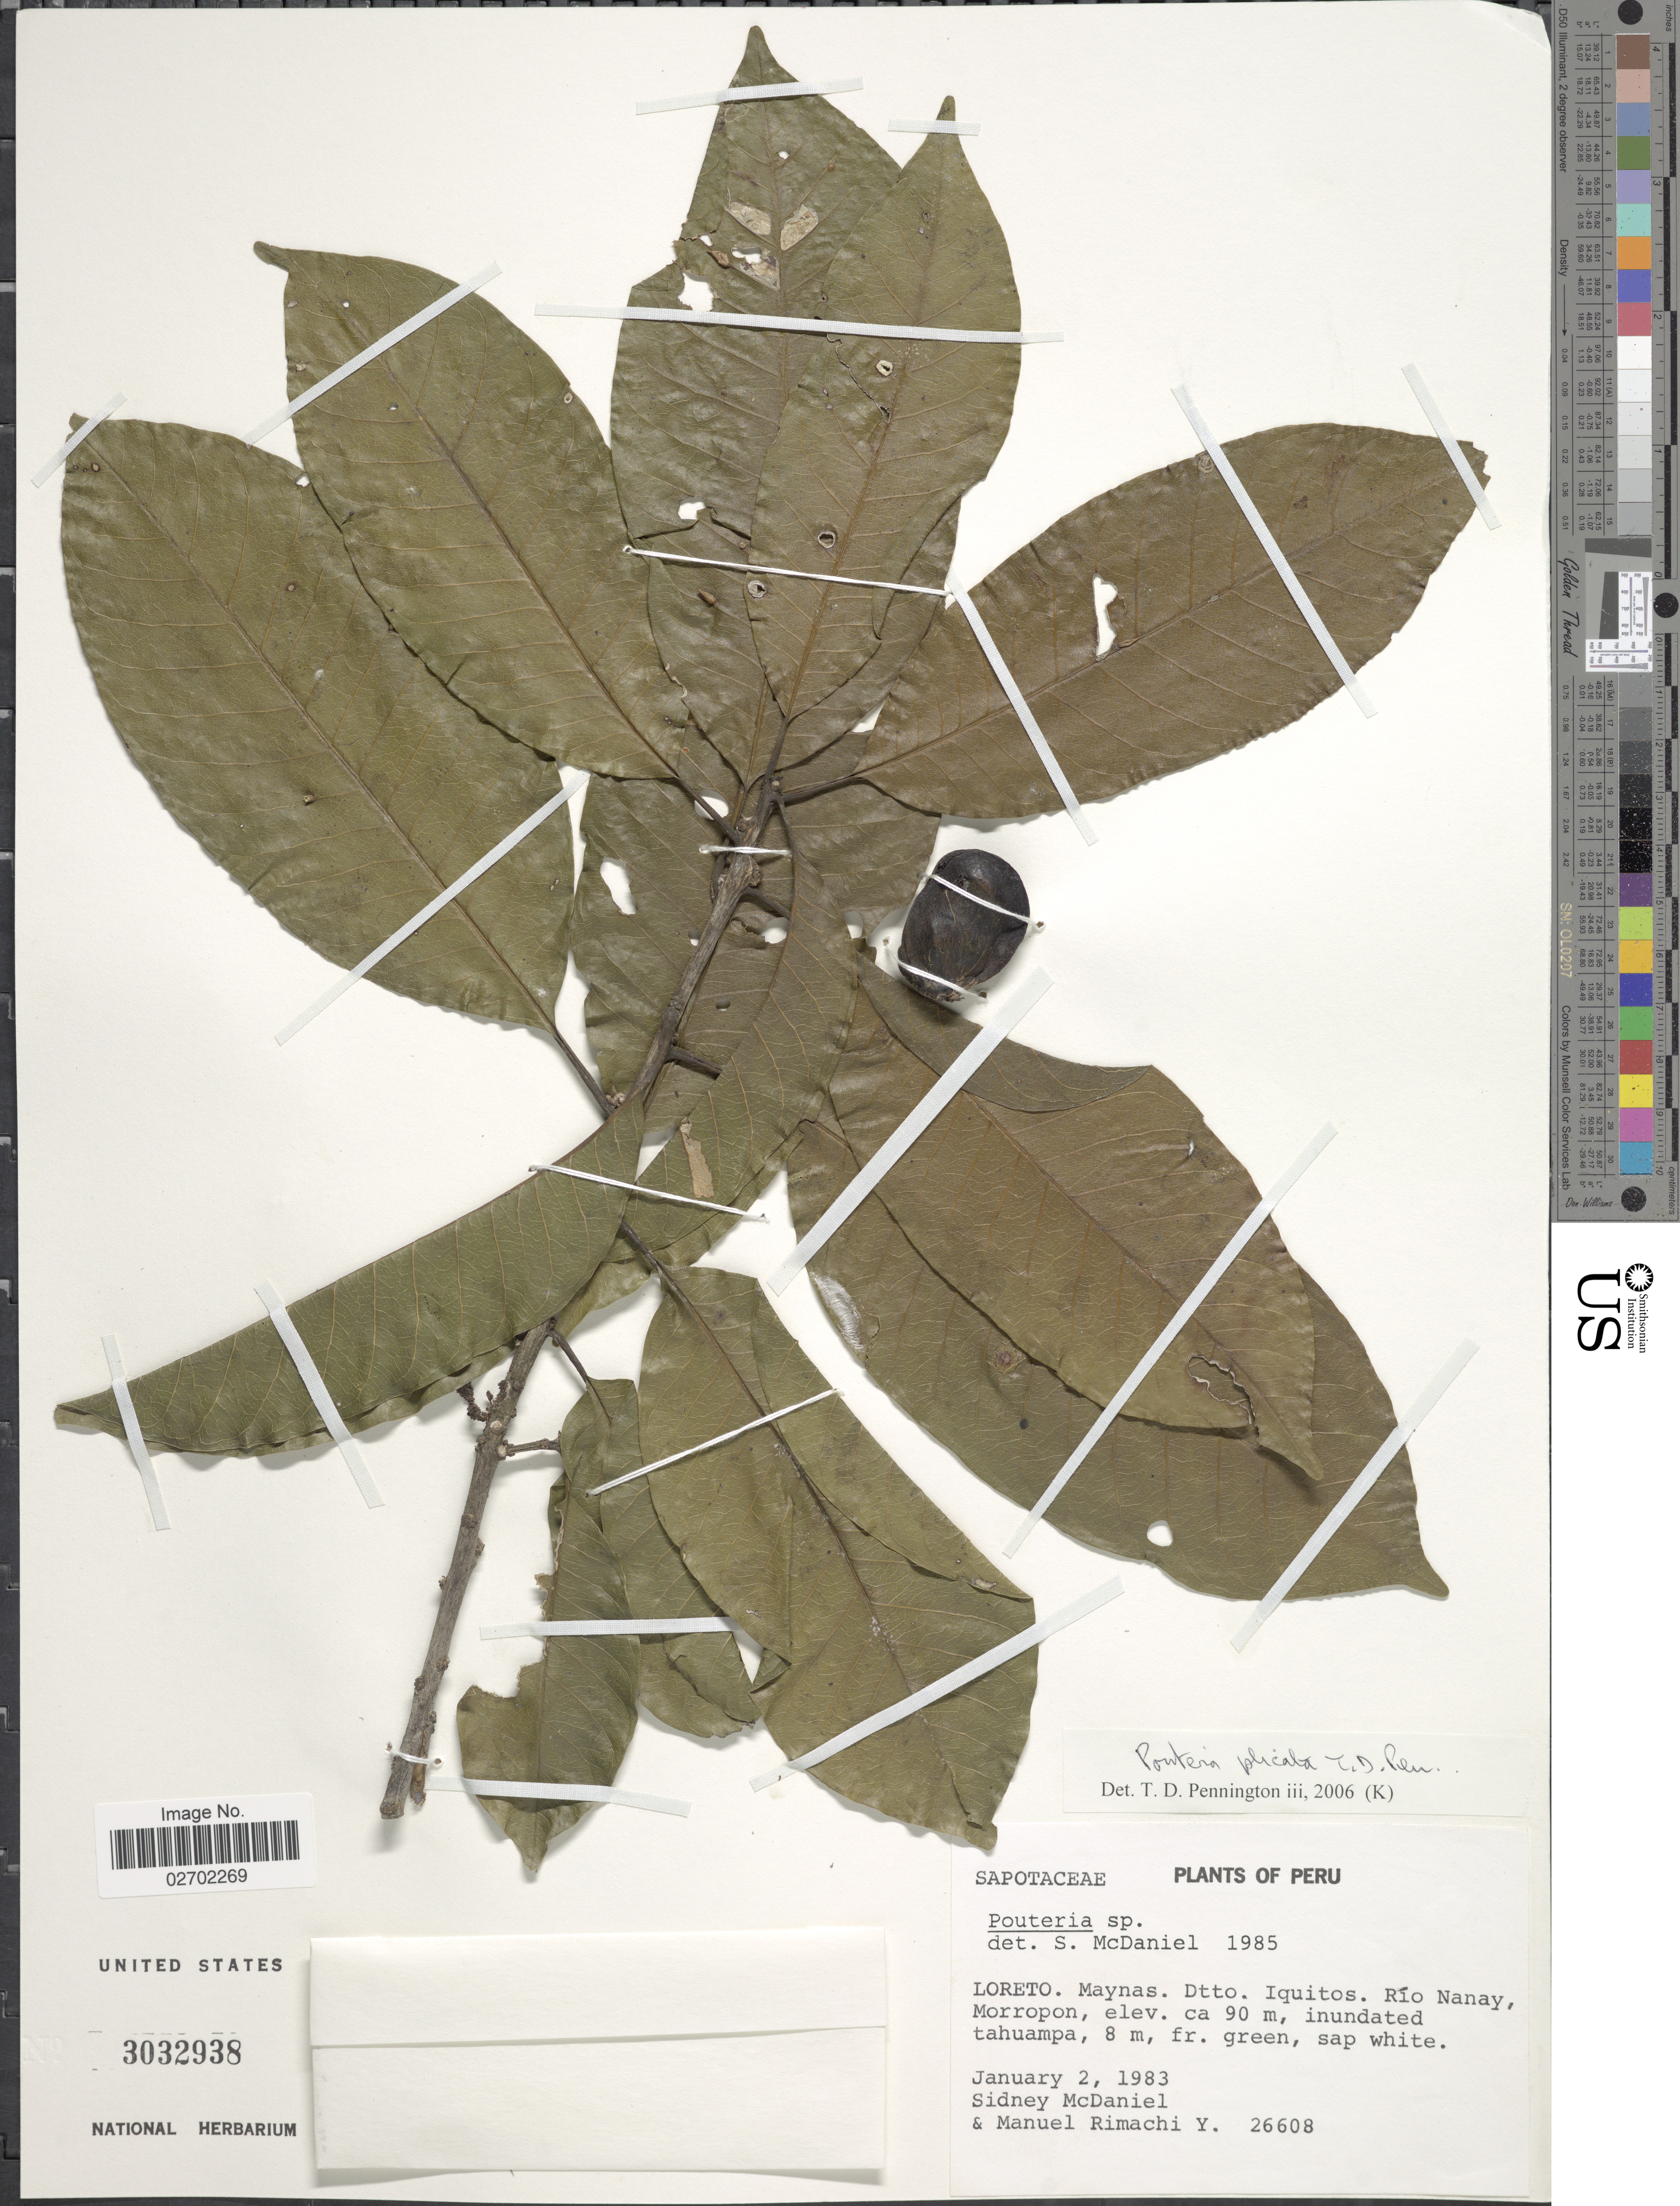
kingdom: Plantae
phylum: Tracheophyta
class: Magnoliopsida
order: Ericales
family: Sapotaceae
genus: Pouteria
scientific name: Pouteria plicata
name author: T.D. Penn.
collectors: S. McDaniel & M. Rimachi Y.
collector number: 26608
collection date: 1983-01-02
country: Peru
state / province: Loreto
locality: Maynas. Dtto. Iquitos. Río Nanay, Morropon, inundated tahuampa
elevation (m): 90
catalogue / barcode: US 3032938